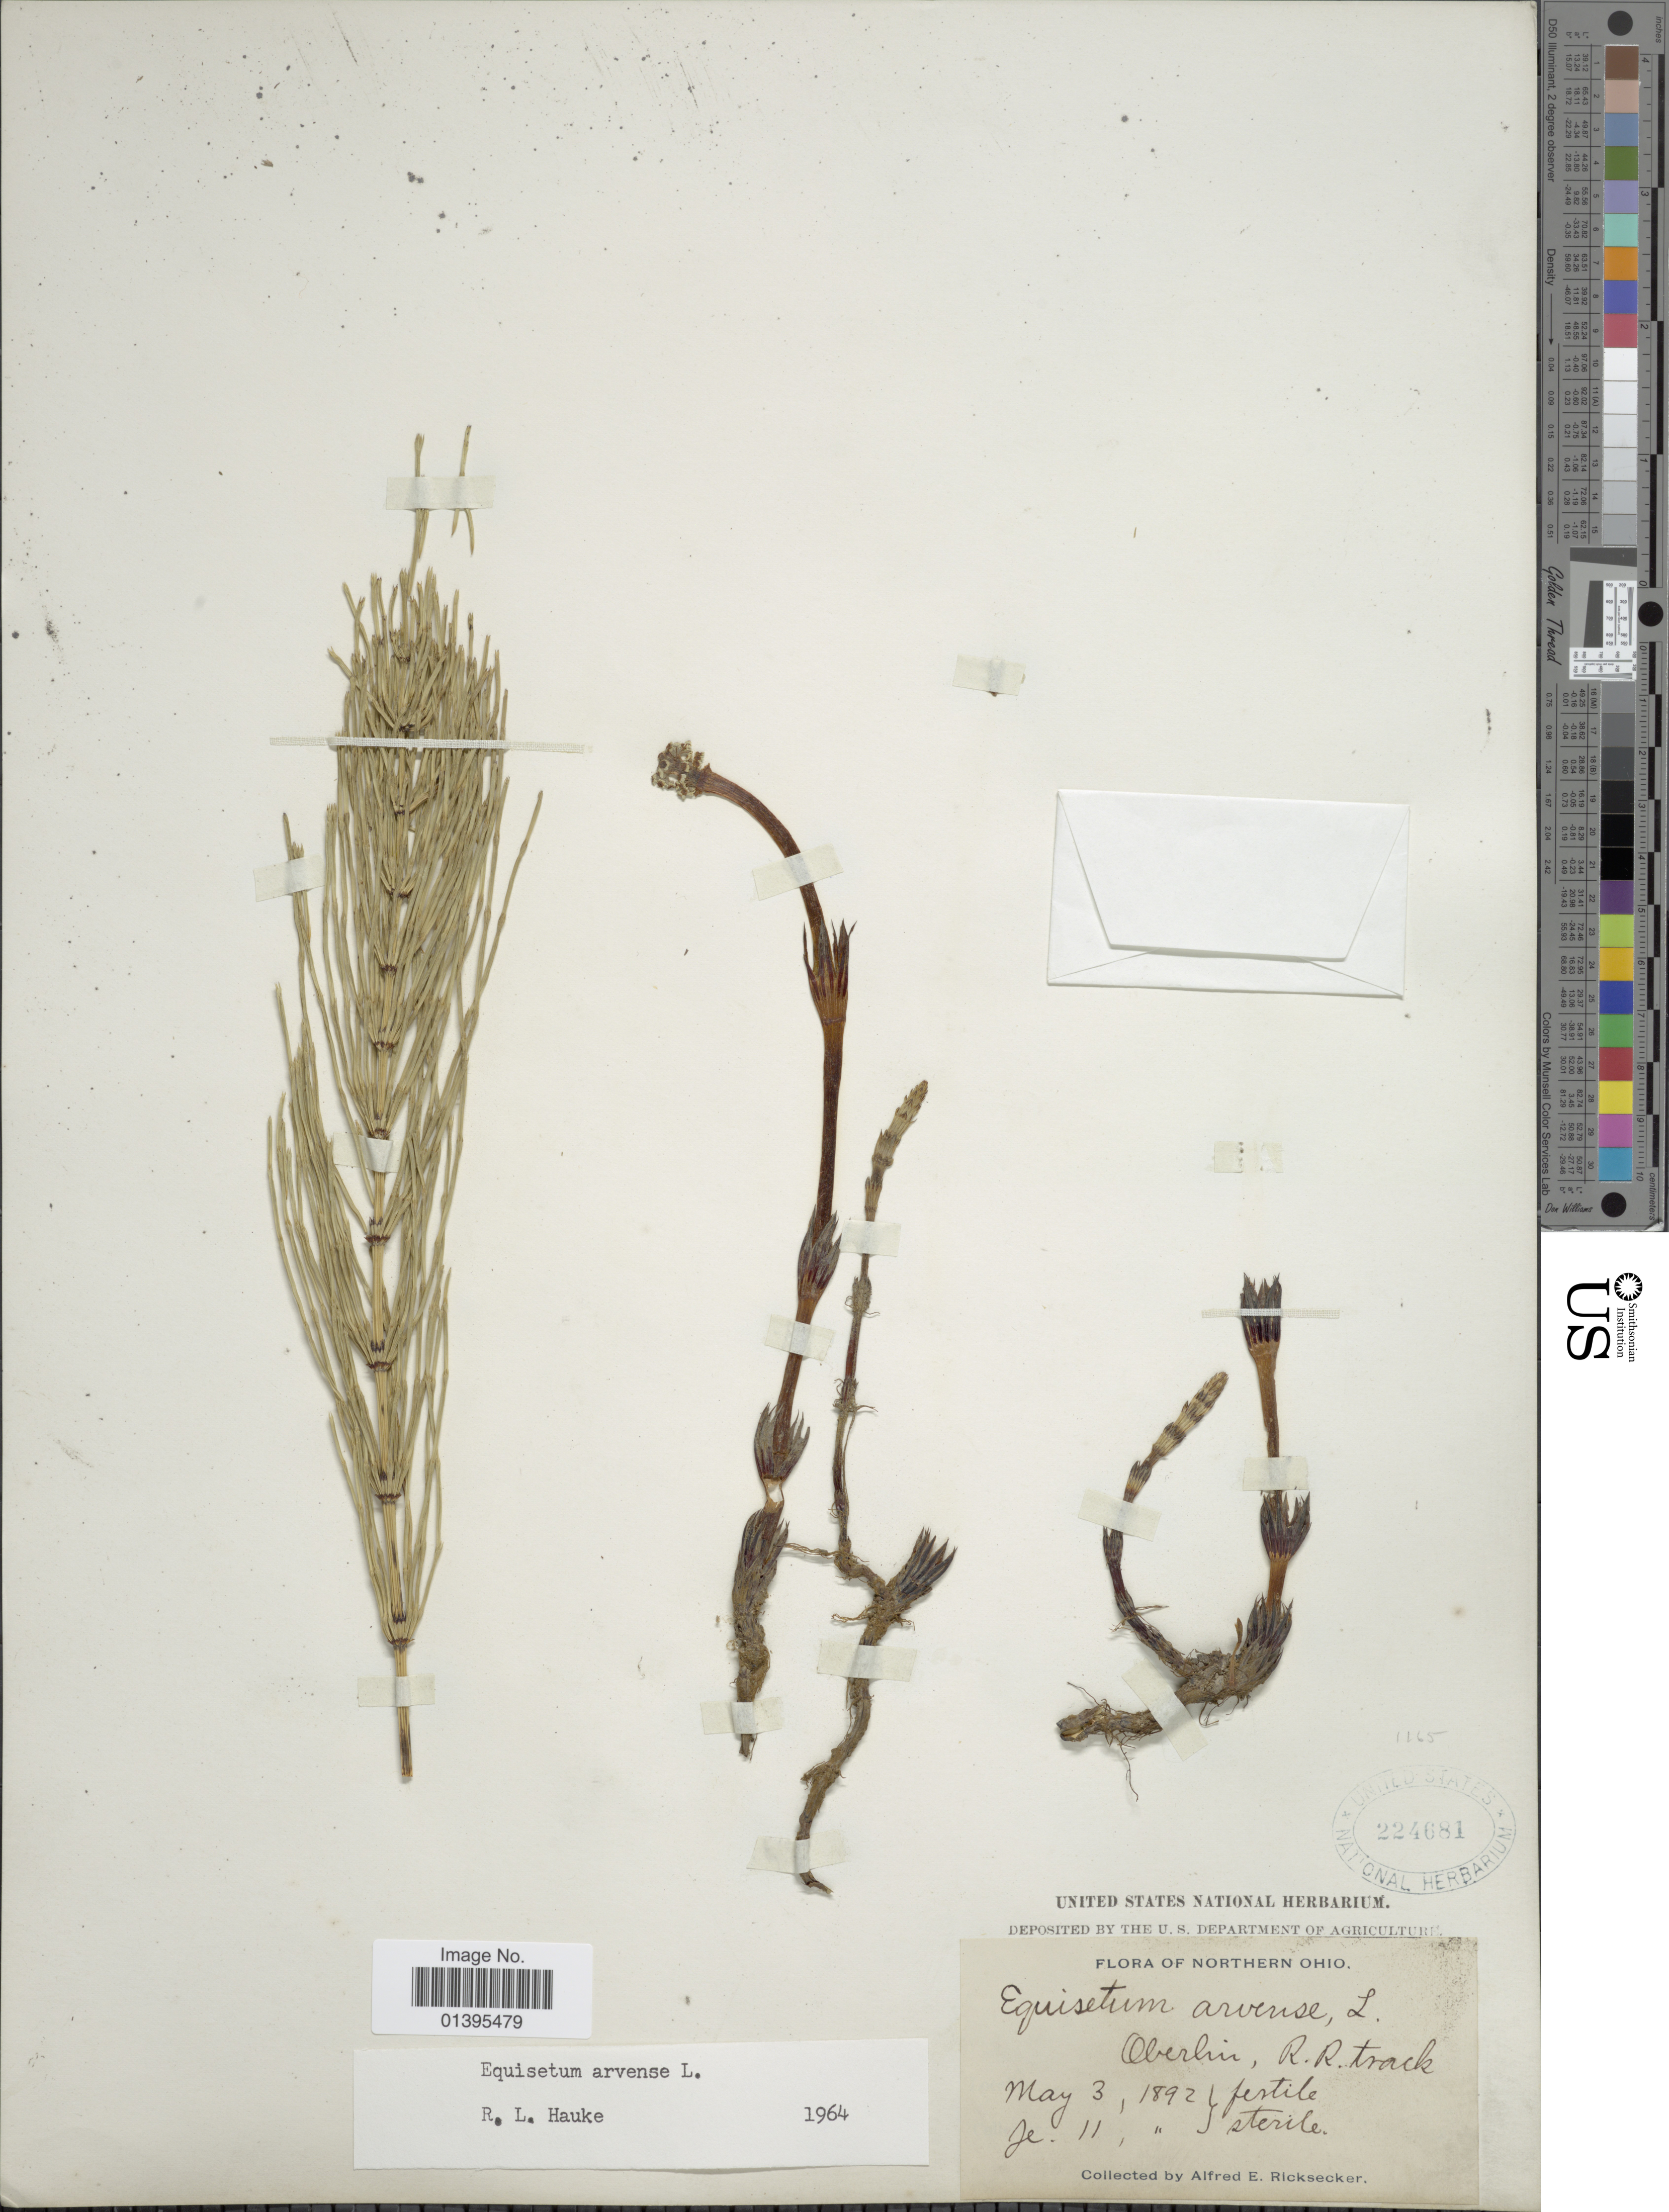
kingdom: Plantae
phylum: Tracheophyta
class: Polypodiopsida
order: Equisetales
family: Equisetaceae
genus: Equisetum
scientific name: Equisetum arvense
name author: L.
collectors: A. E. Ricksecker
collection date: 1892-05-03/1892-06-11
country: United States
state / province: Ohio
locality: Northern Ohio, Oberlin, R.R. track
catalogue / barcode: US 224681